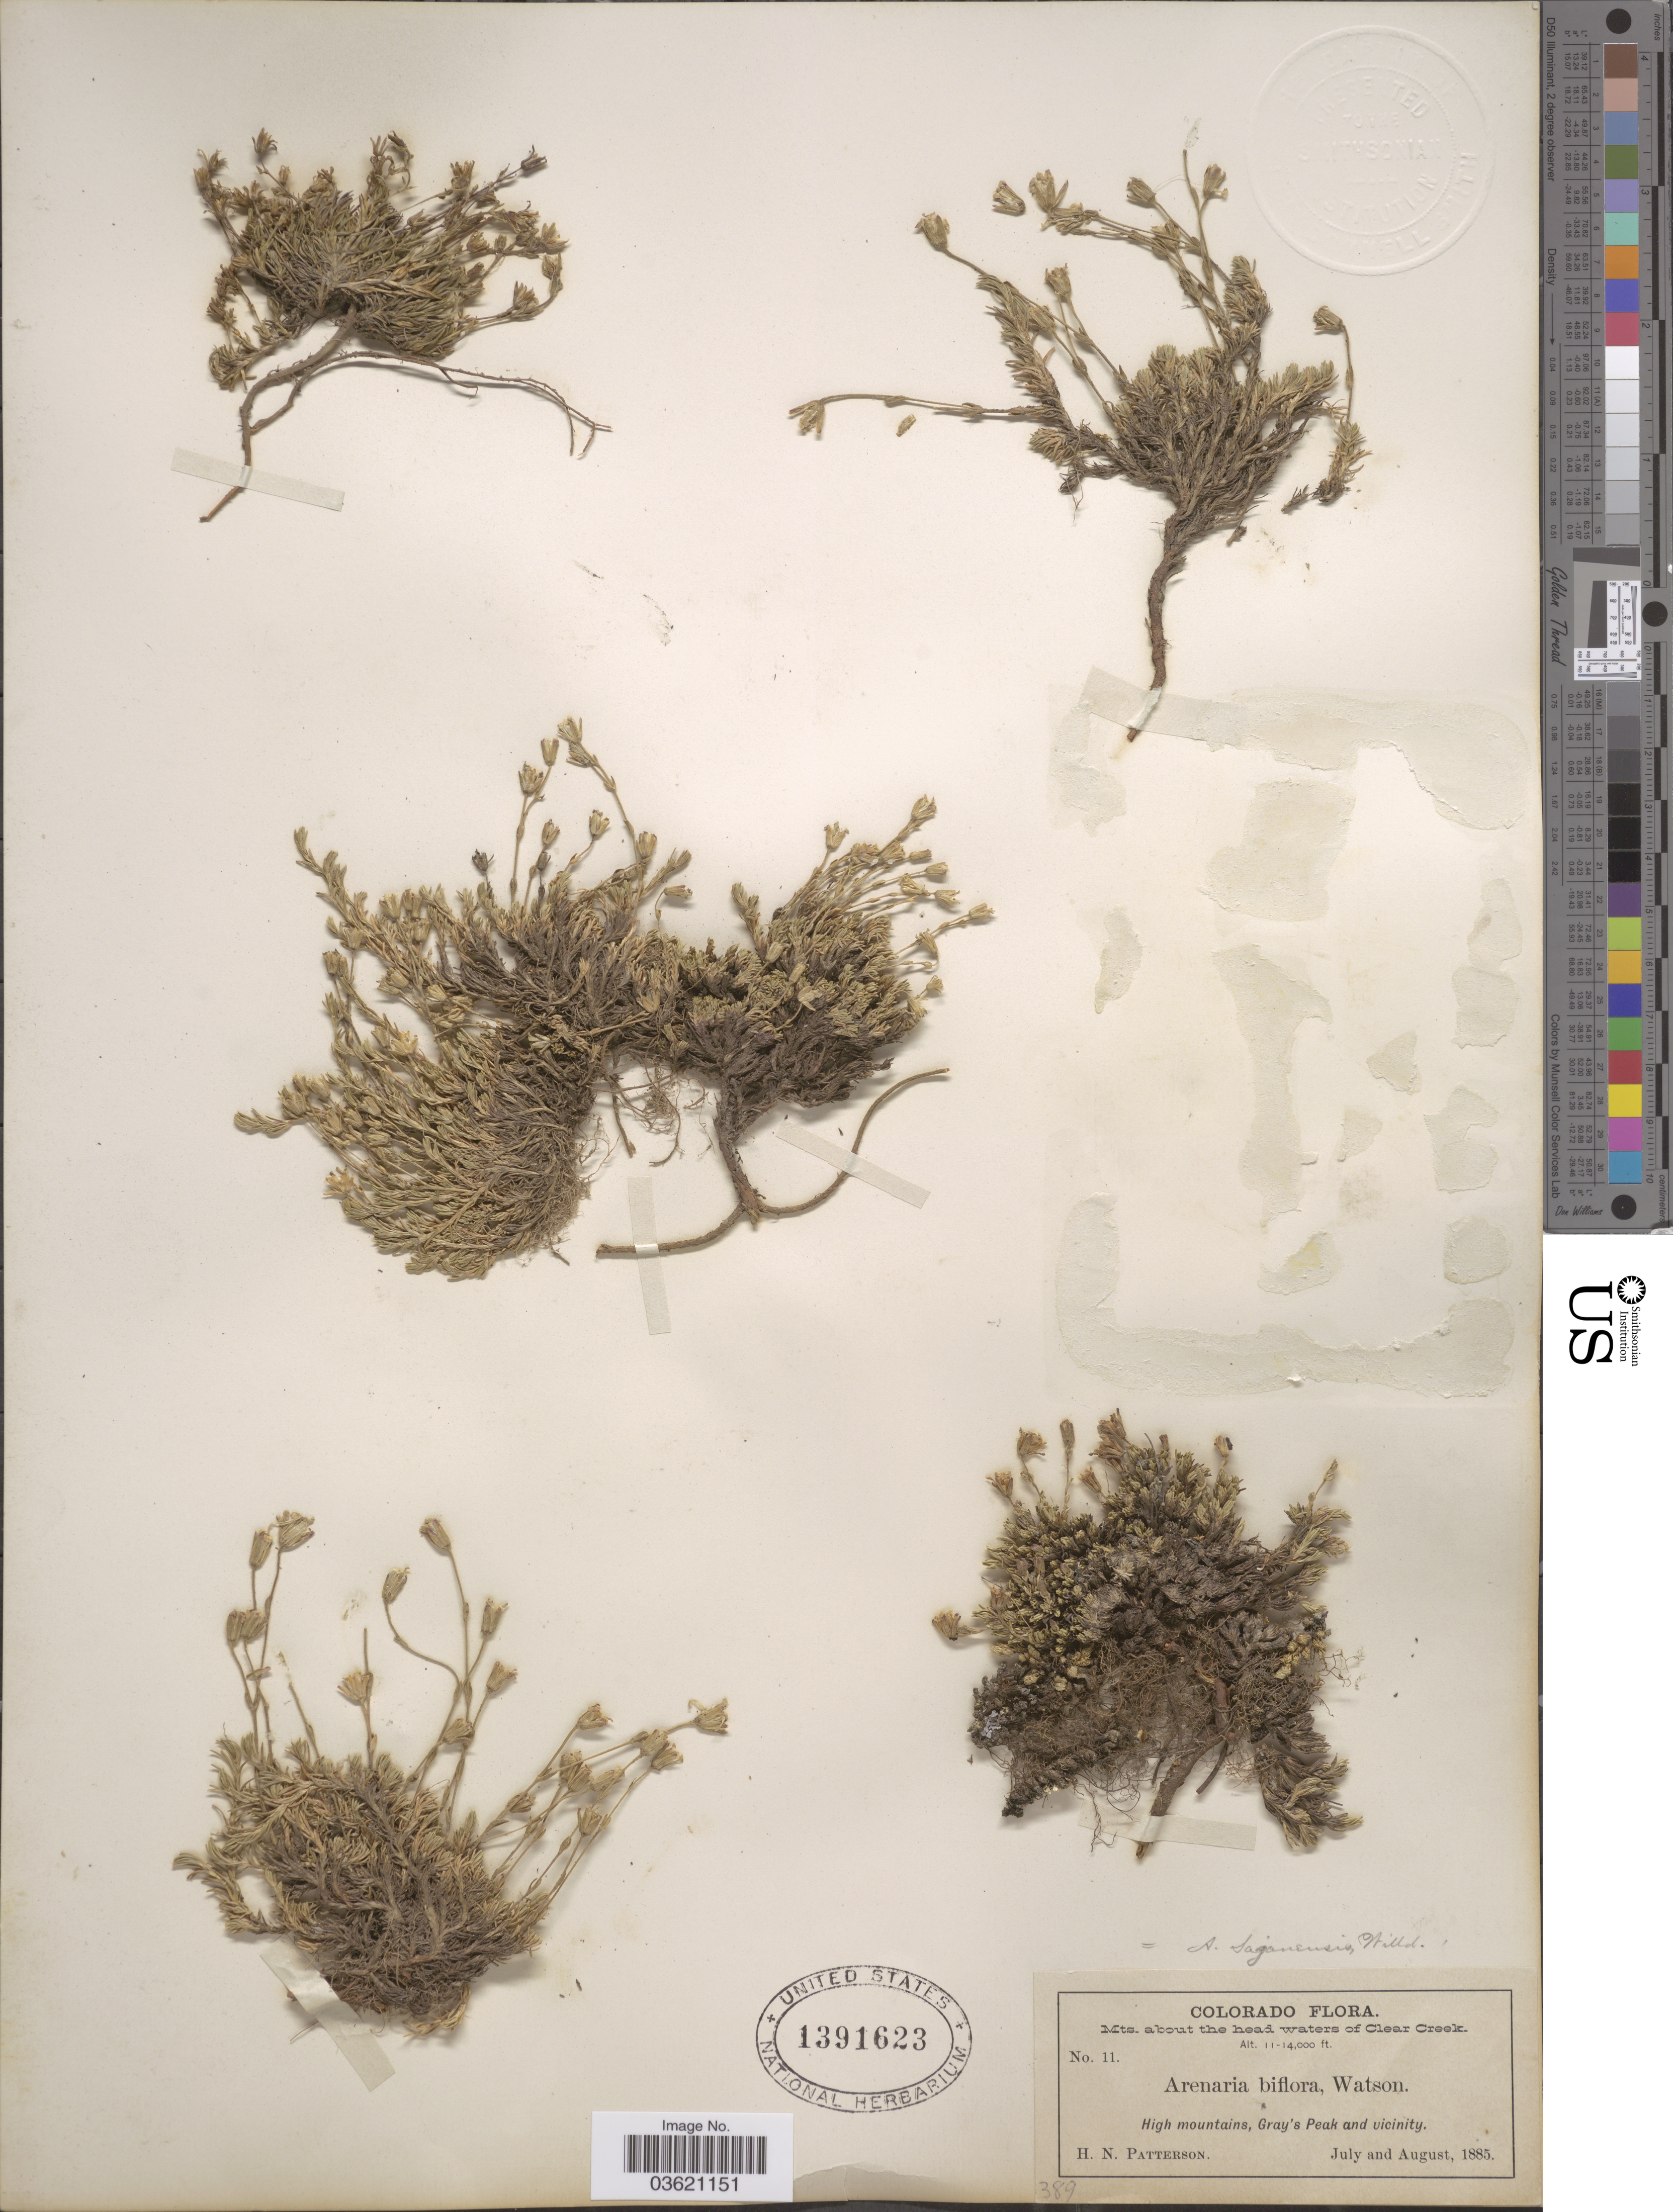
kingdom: Plantae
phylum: Tracheophyta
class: Magnoliopsida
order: Caryophyllales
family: Caryophyllaceae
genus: Cherleria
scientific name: Cherleria obtusiloba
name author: (Rydb.) A.J. Moore & Dillenb.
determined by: Strong, M. T., (US), Smithsonian Institution - National Museum of Natural History (UNITED STATES)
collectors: H. N. Patterson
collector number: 11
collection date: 1885-07/1885-08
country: United States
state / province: Colorado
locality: Mts. about the head waters of Clear Creek. High mountains, Gray's Peak and vicinity.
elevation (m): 3353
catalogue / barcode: US 1391623